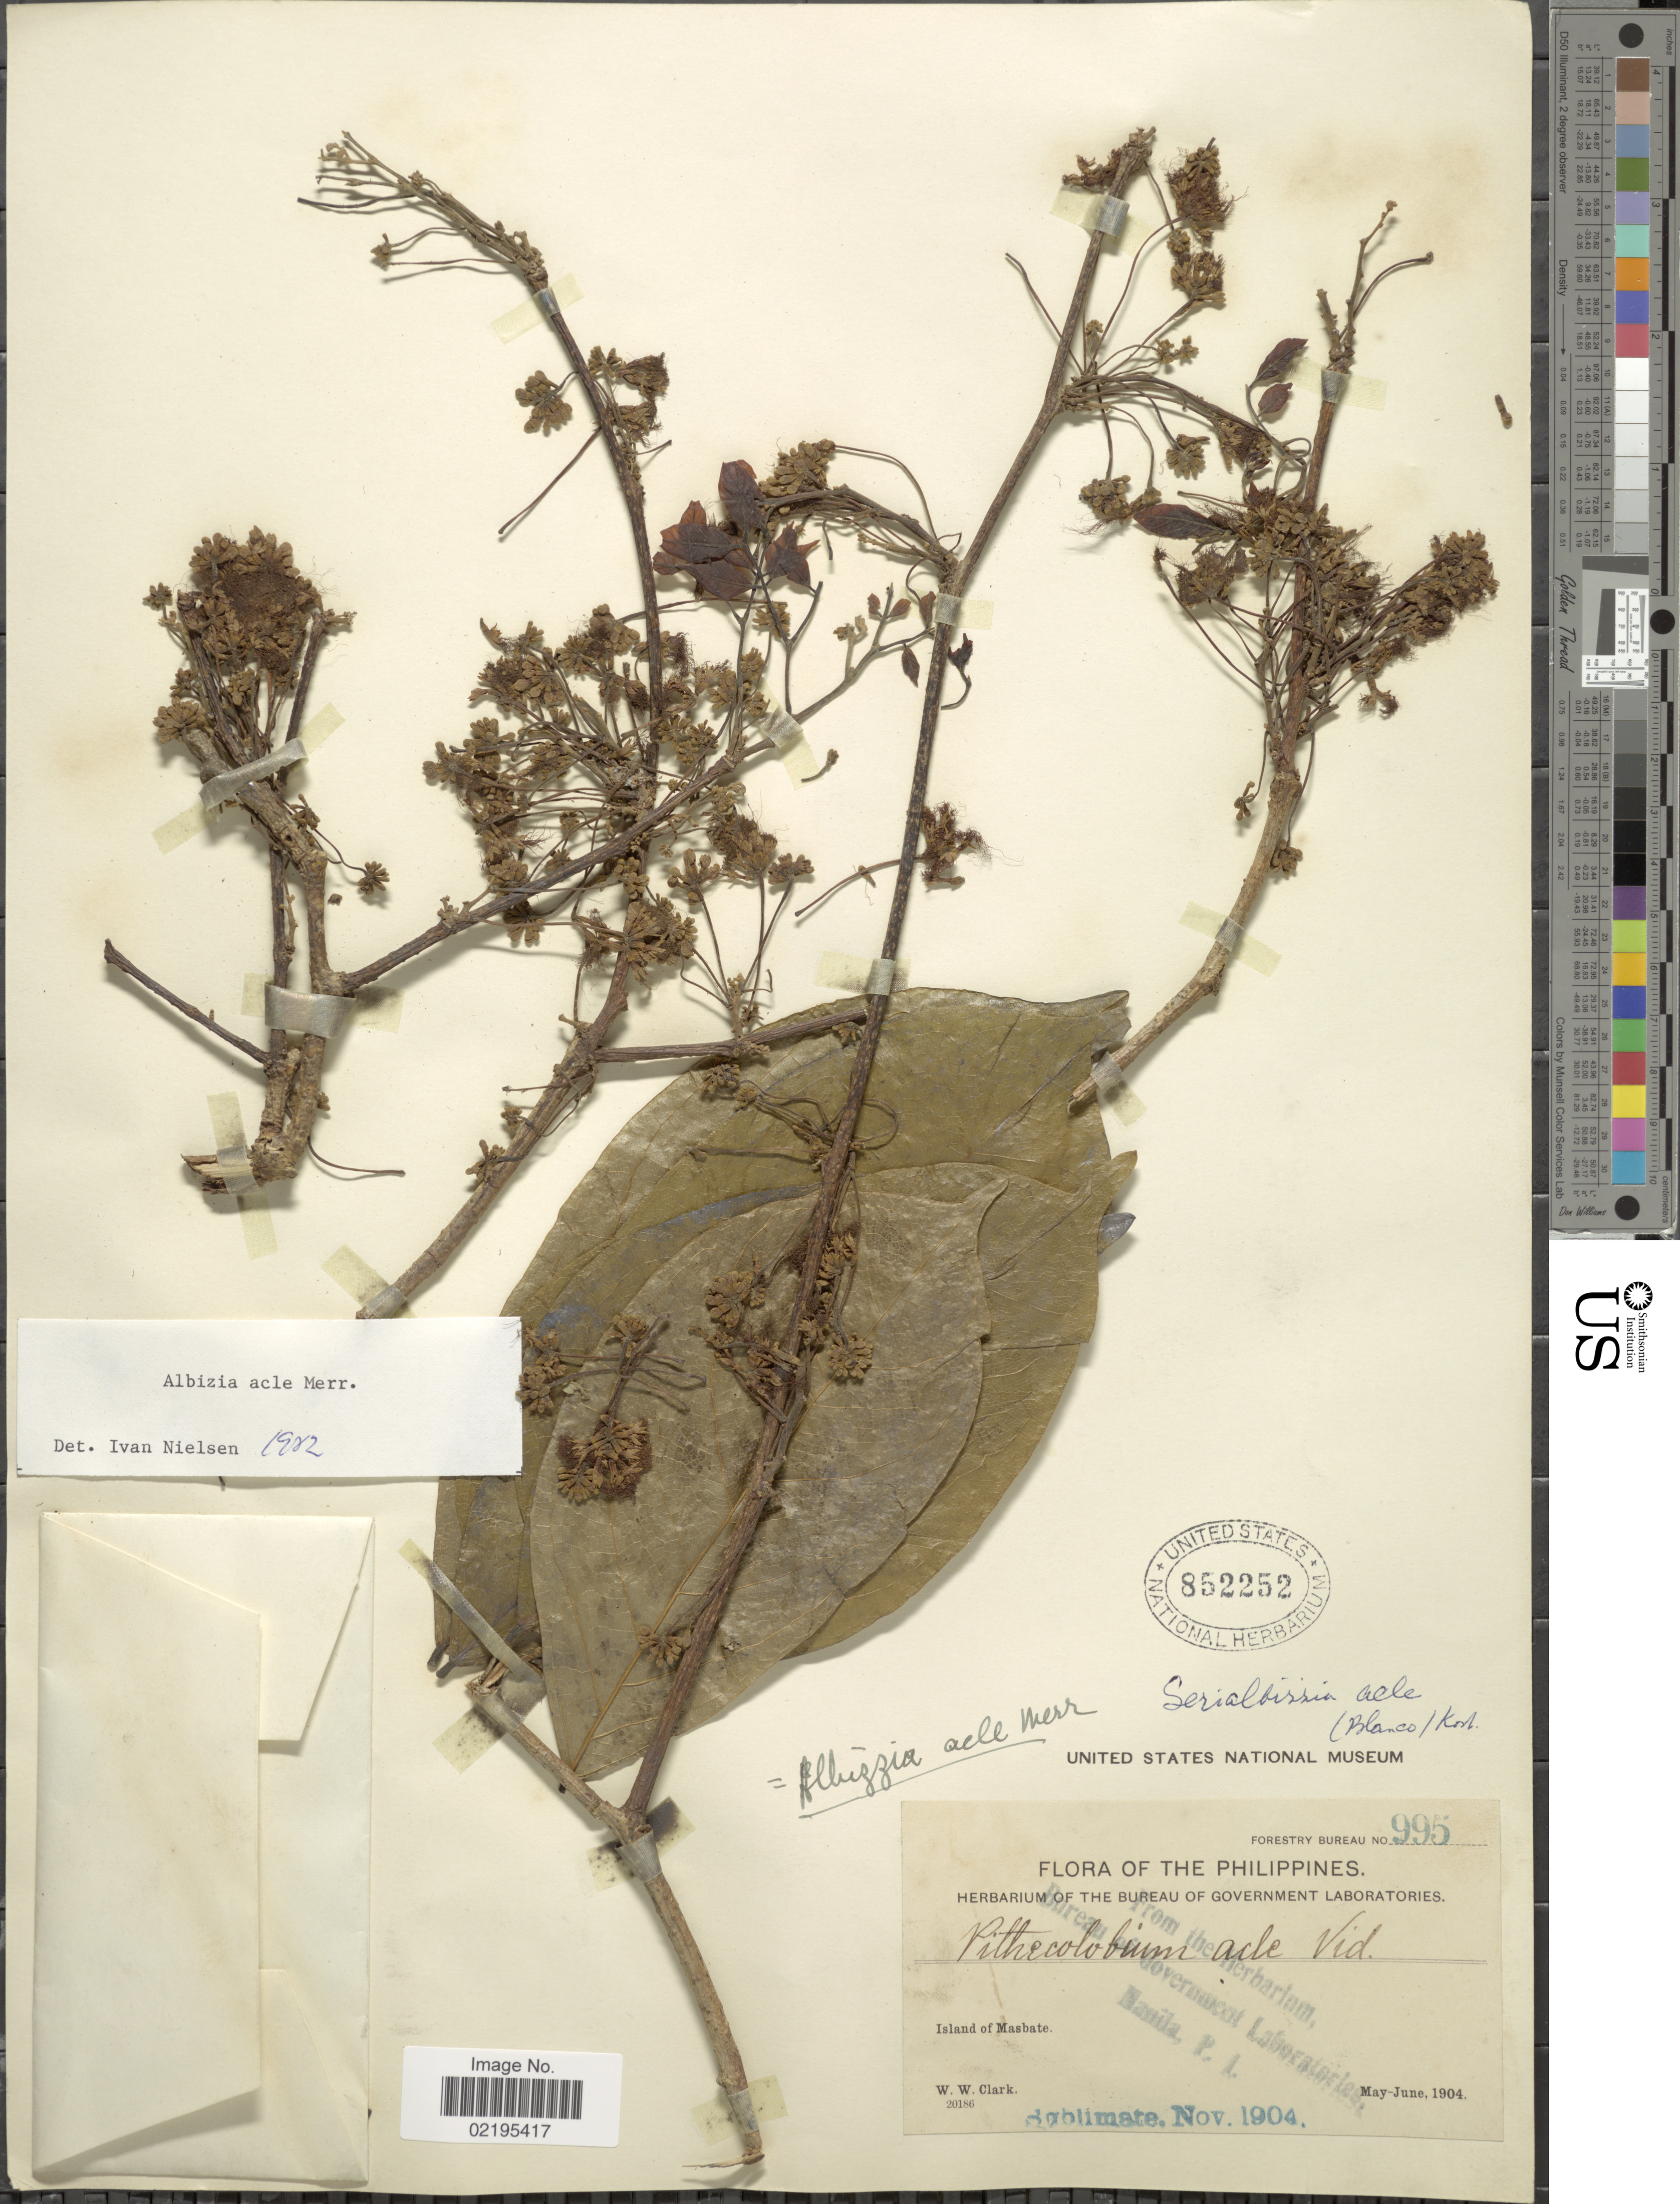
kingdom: Plantae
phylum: Tracheophyta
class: Magnoliopsida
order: Fabales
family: Fabaceae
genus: Albizia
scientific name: Albizia acle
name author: (Blanco) Merr.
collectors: W. W. Clark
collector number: Forestry Bureau 995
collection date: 1904-05/1904-06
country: Philippines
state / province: Bicol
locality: Island of Masbate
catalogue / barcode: US 852252